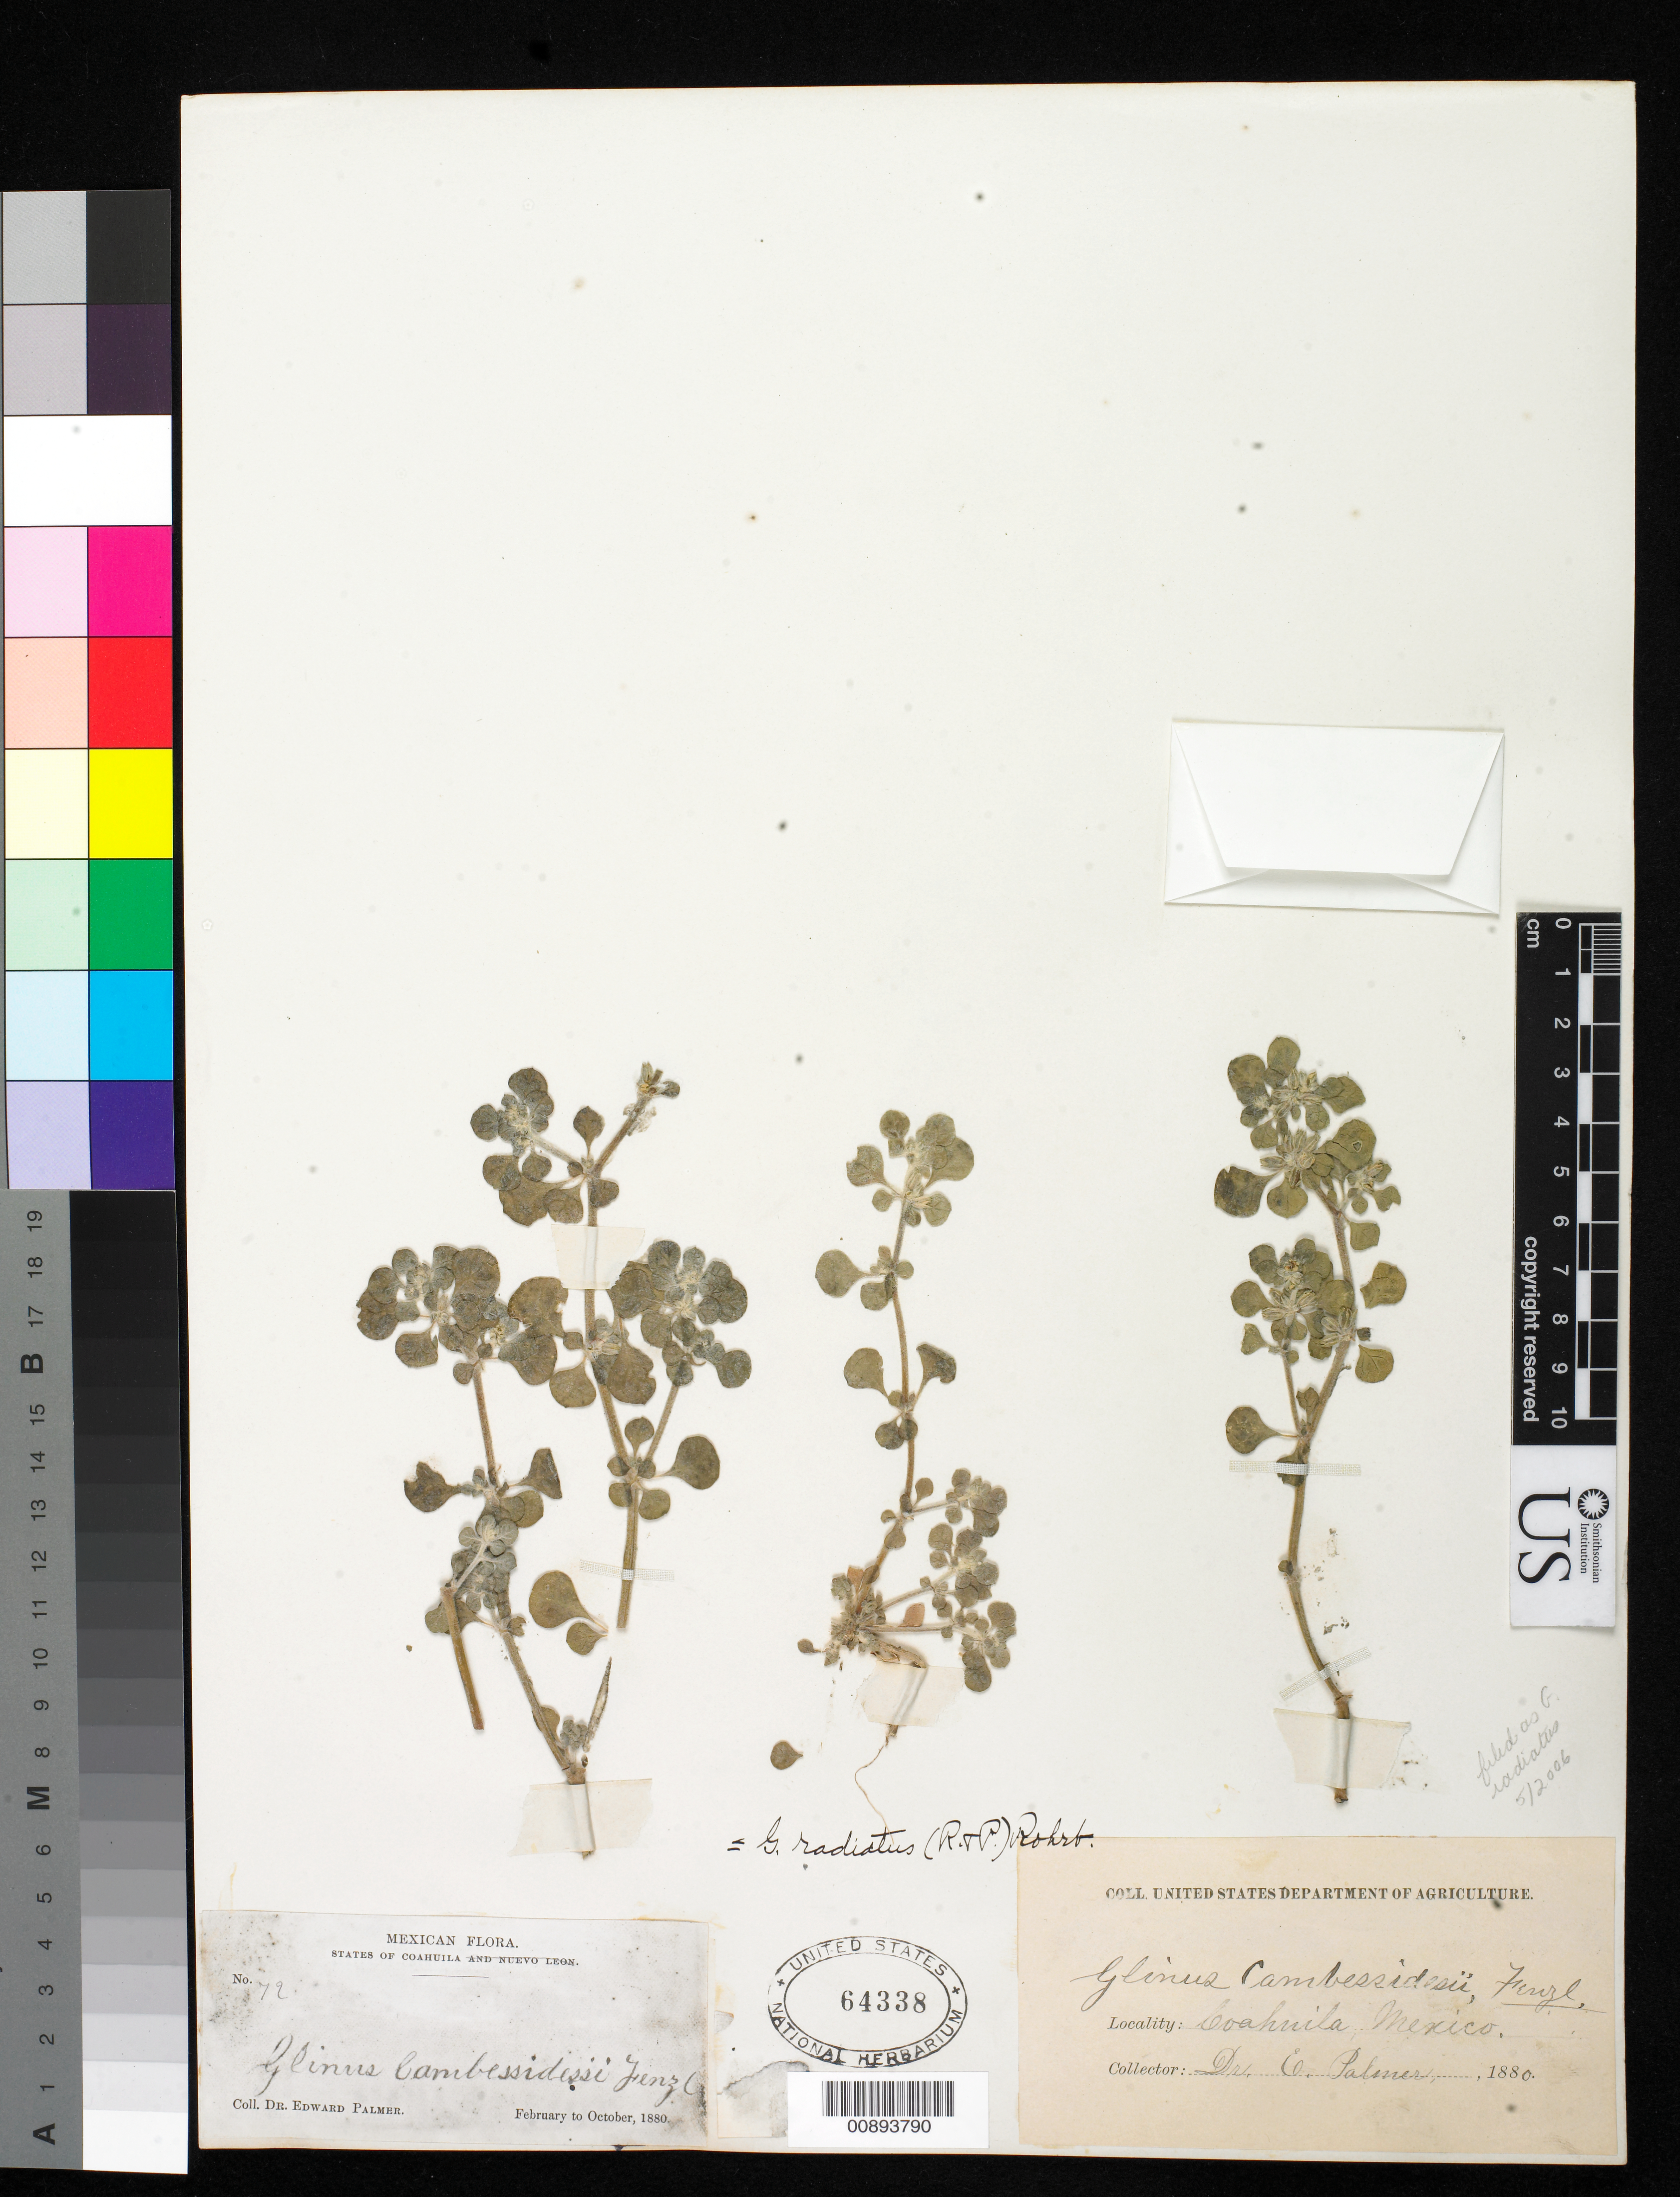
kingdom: Plantae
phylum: Tracheophyta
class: Magnoliopsida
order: Caryophyllales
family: Molluginaceae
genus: Glinus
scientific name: Glinus radiatus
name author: (Ruiz & Pav.) Rohrb.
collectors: E. Palmer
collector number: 72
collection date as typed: Feb 1880 to -- Oct 1880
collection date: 1880-02/1880-10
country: Mexico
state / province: Coahuila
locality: Coahuila.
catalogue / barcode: US 64338